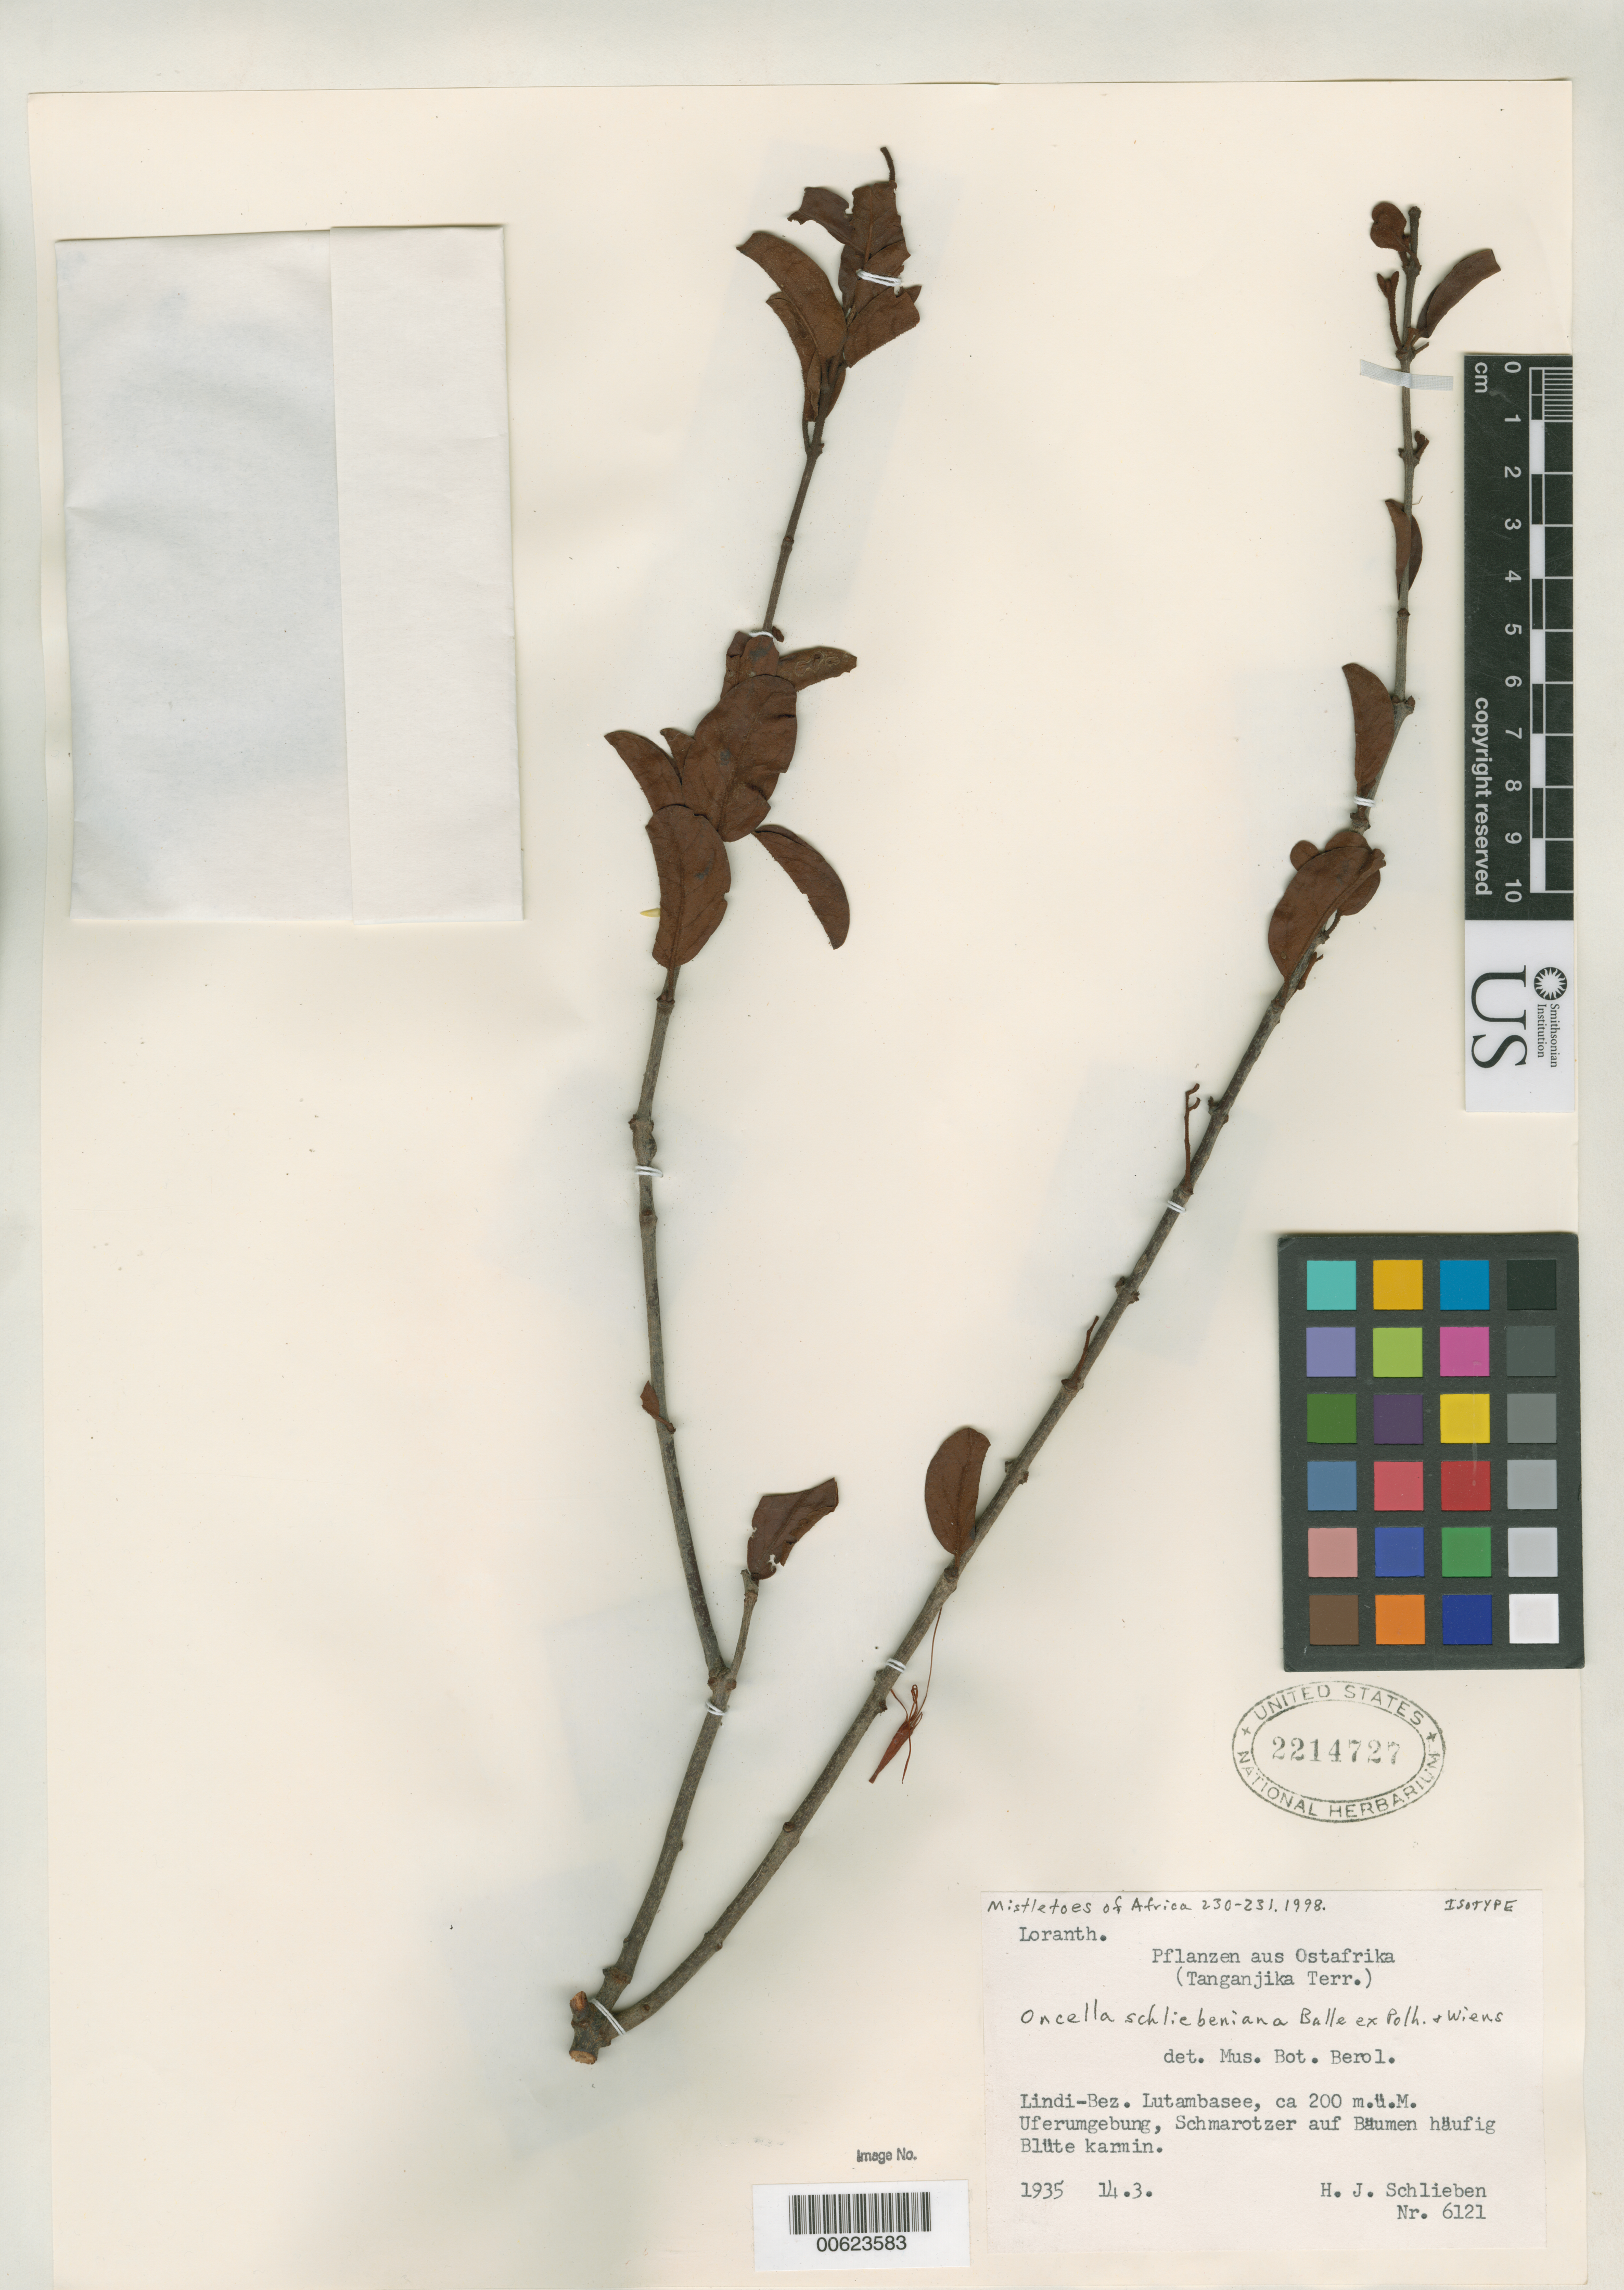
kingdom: Plantae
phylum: Tracheophyta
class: Magnoliopsida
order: Santalales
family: Loranthaceae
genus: Oncella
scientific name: Oncella schliebeniana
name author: Balle ex Polhill & Wiens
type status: Isotype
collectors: H. J. Schlieben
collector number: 6121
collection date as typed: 14 Mar 1935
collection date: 1935-03-14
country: Mozambique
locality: Lindi-bez, Lutambasee, Uferumgebung, Schmarotzer auf Baumen haufig blute Karmin.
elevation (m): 200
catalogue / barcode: US 2214727